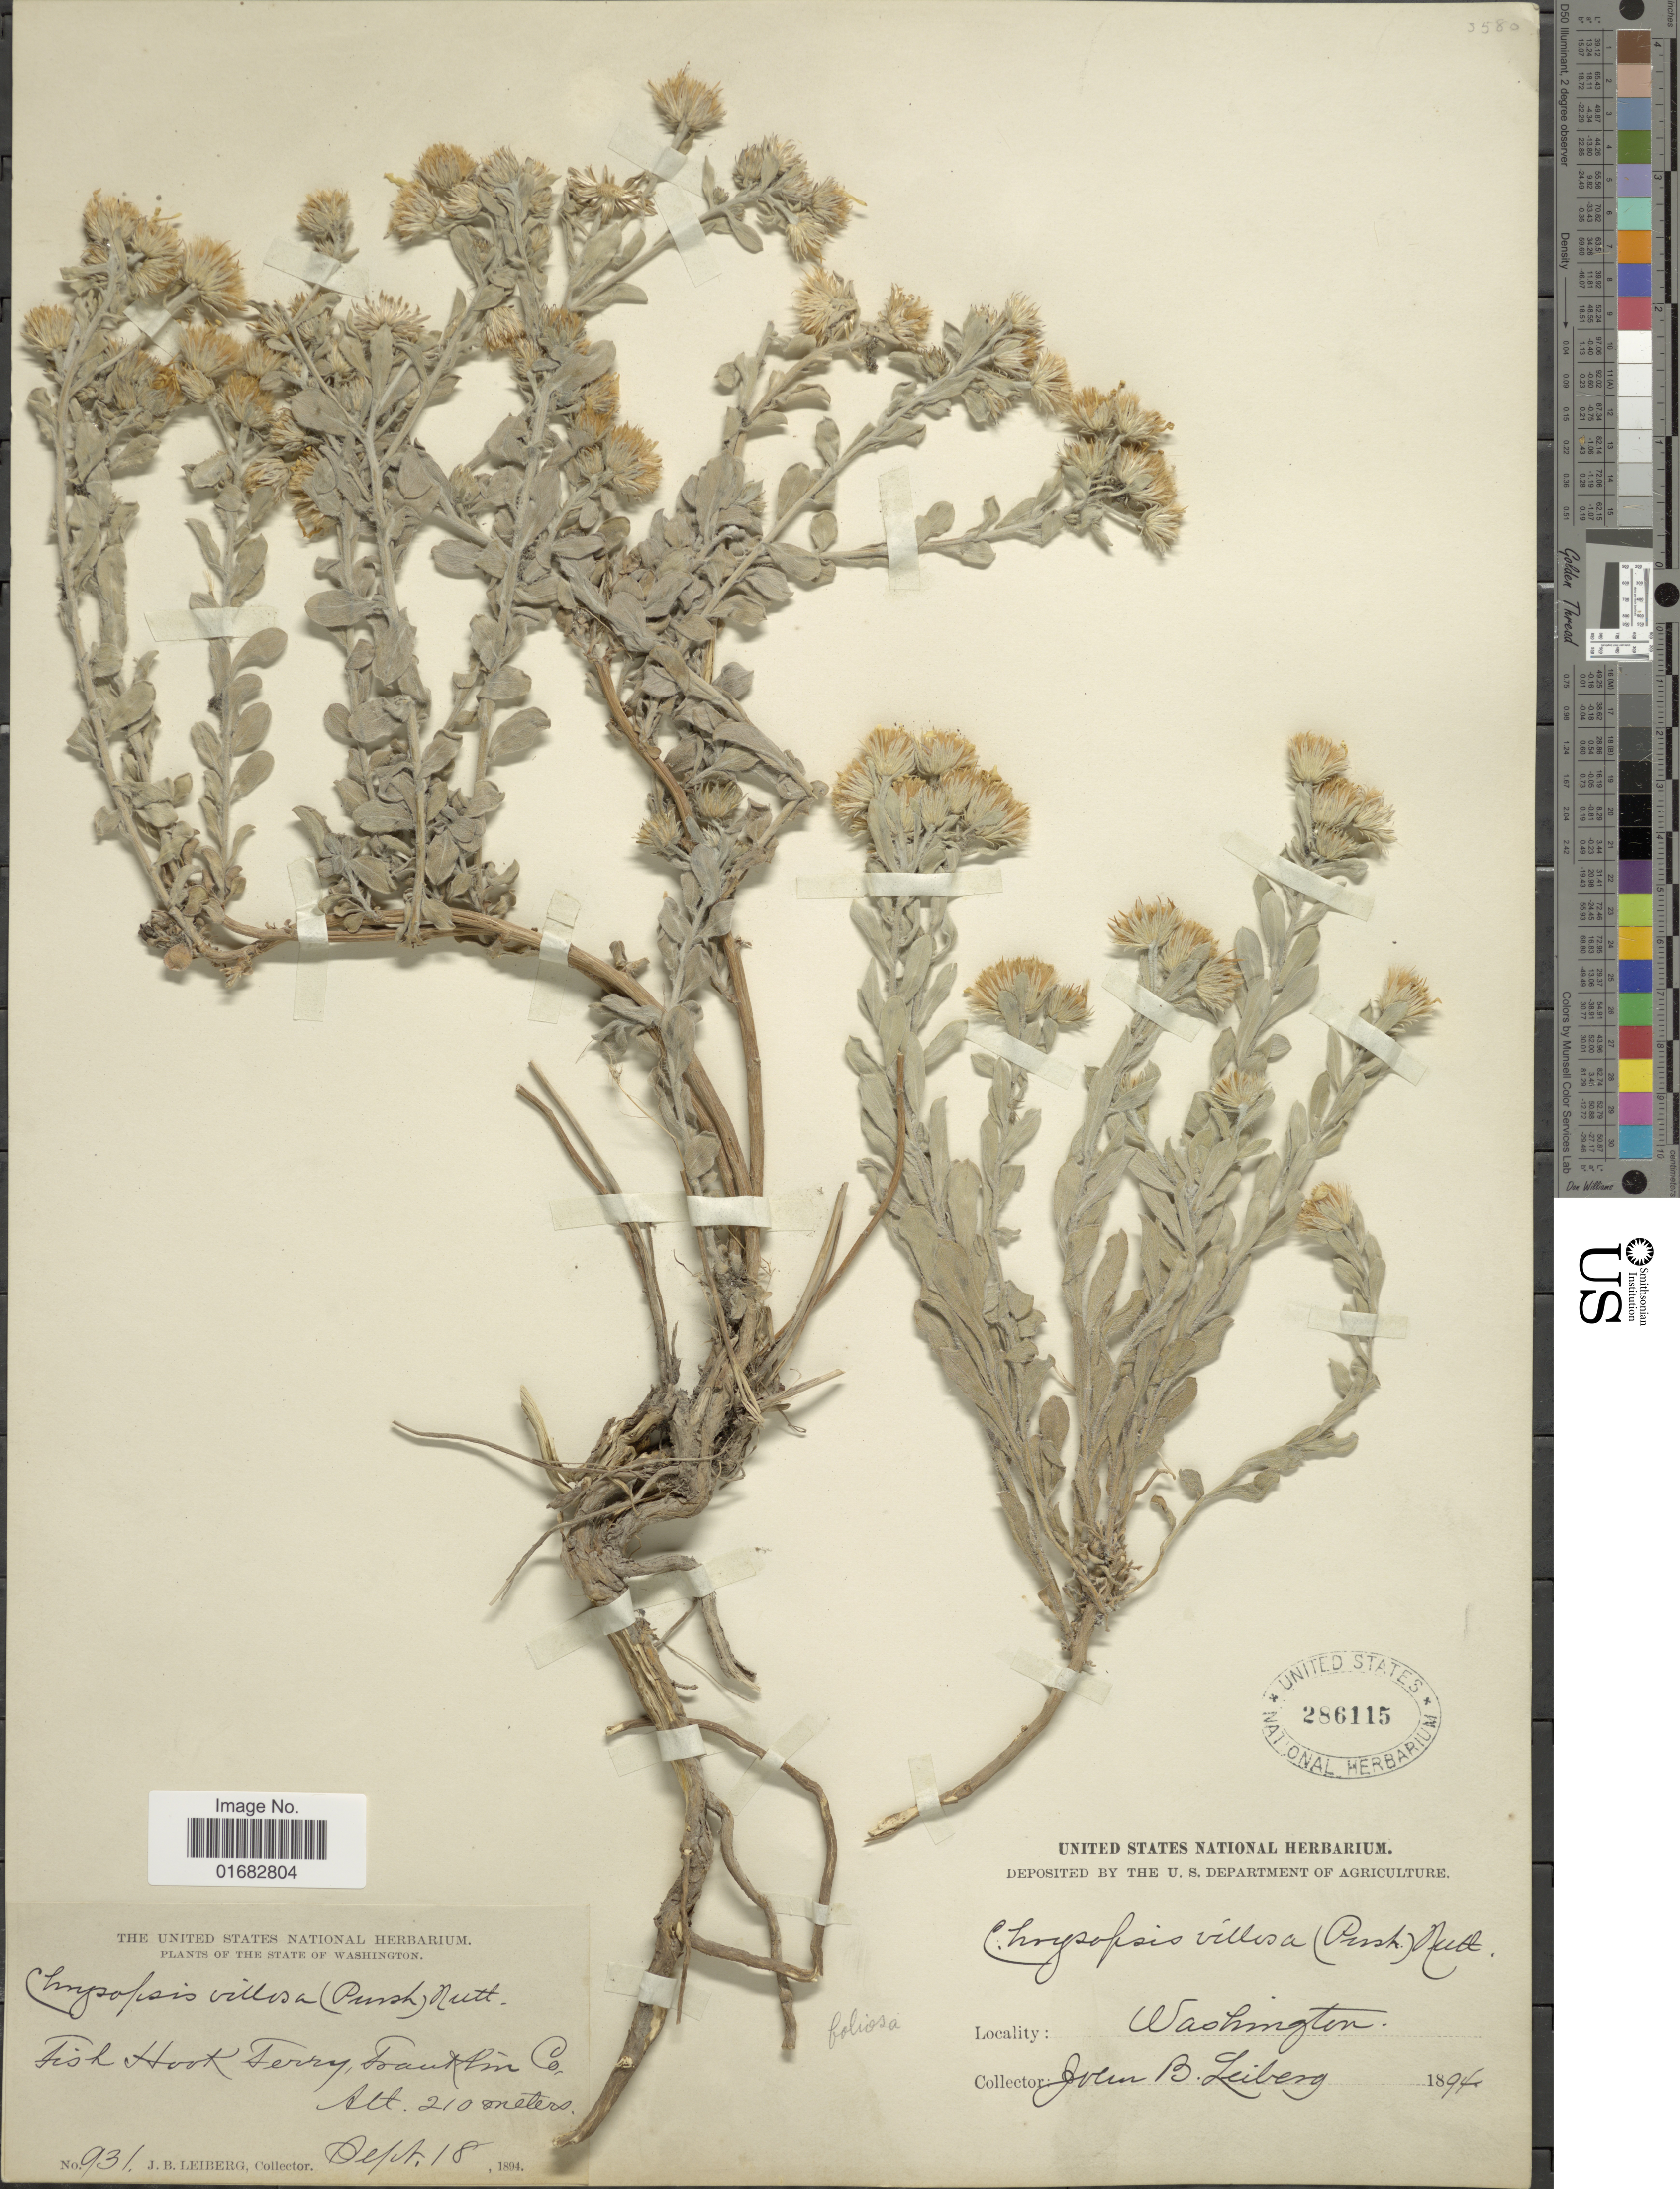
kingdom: Plantae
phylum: Tracheophyta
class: Magnoliopsida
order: Asterales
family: Asteraceae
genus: Heterotheca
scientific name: Heterotheca villosa var. foliosa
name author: (Nutt.) V.L. Harms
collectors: J. B. Leiberg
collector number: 931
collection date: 1894-09-18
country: United States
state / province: Washington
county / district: Franklin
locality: Fish Hook Ferry, Franklin Co.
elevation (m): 210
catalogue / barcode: US 286115